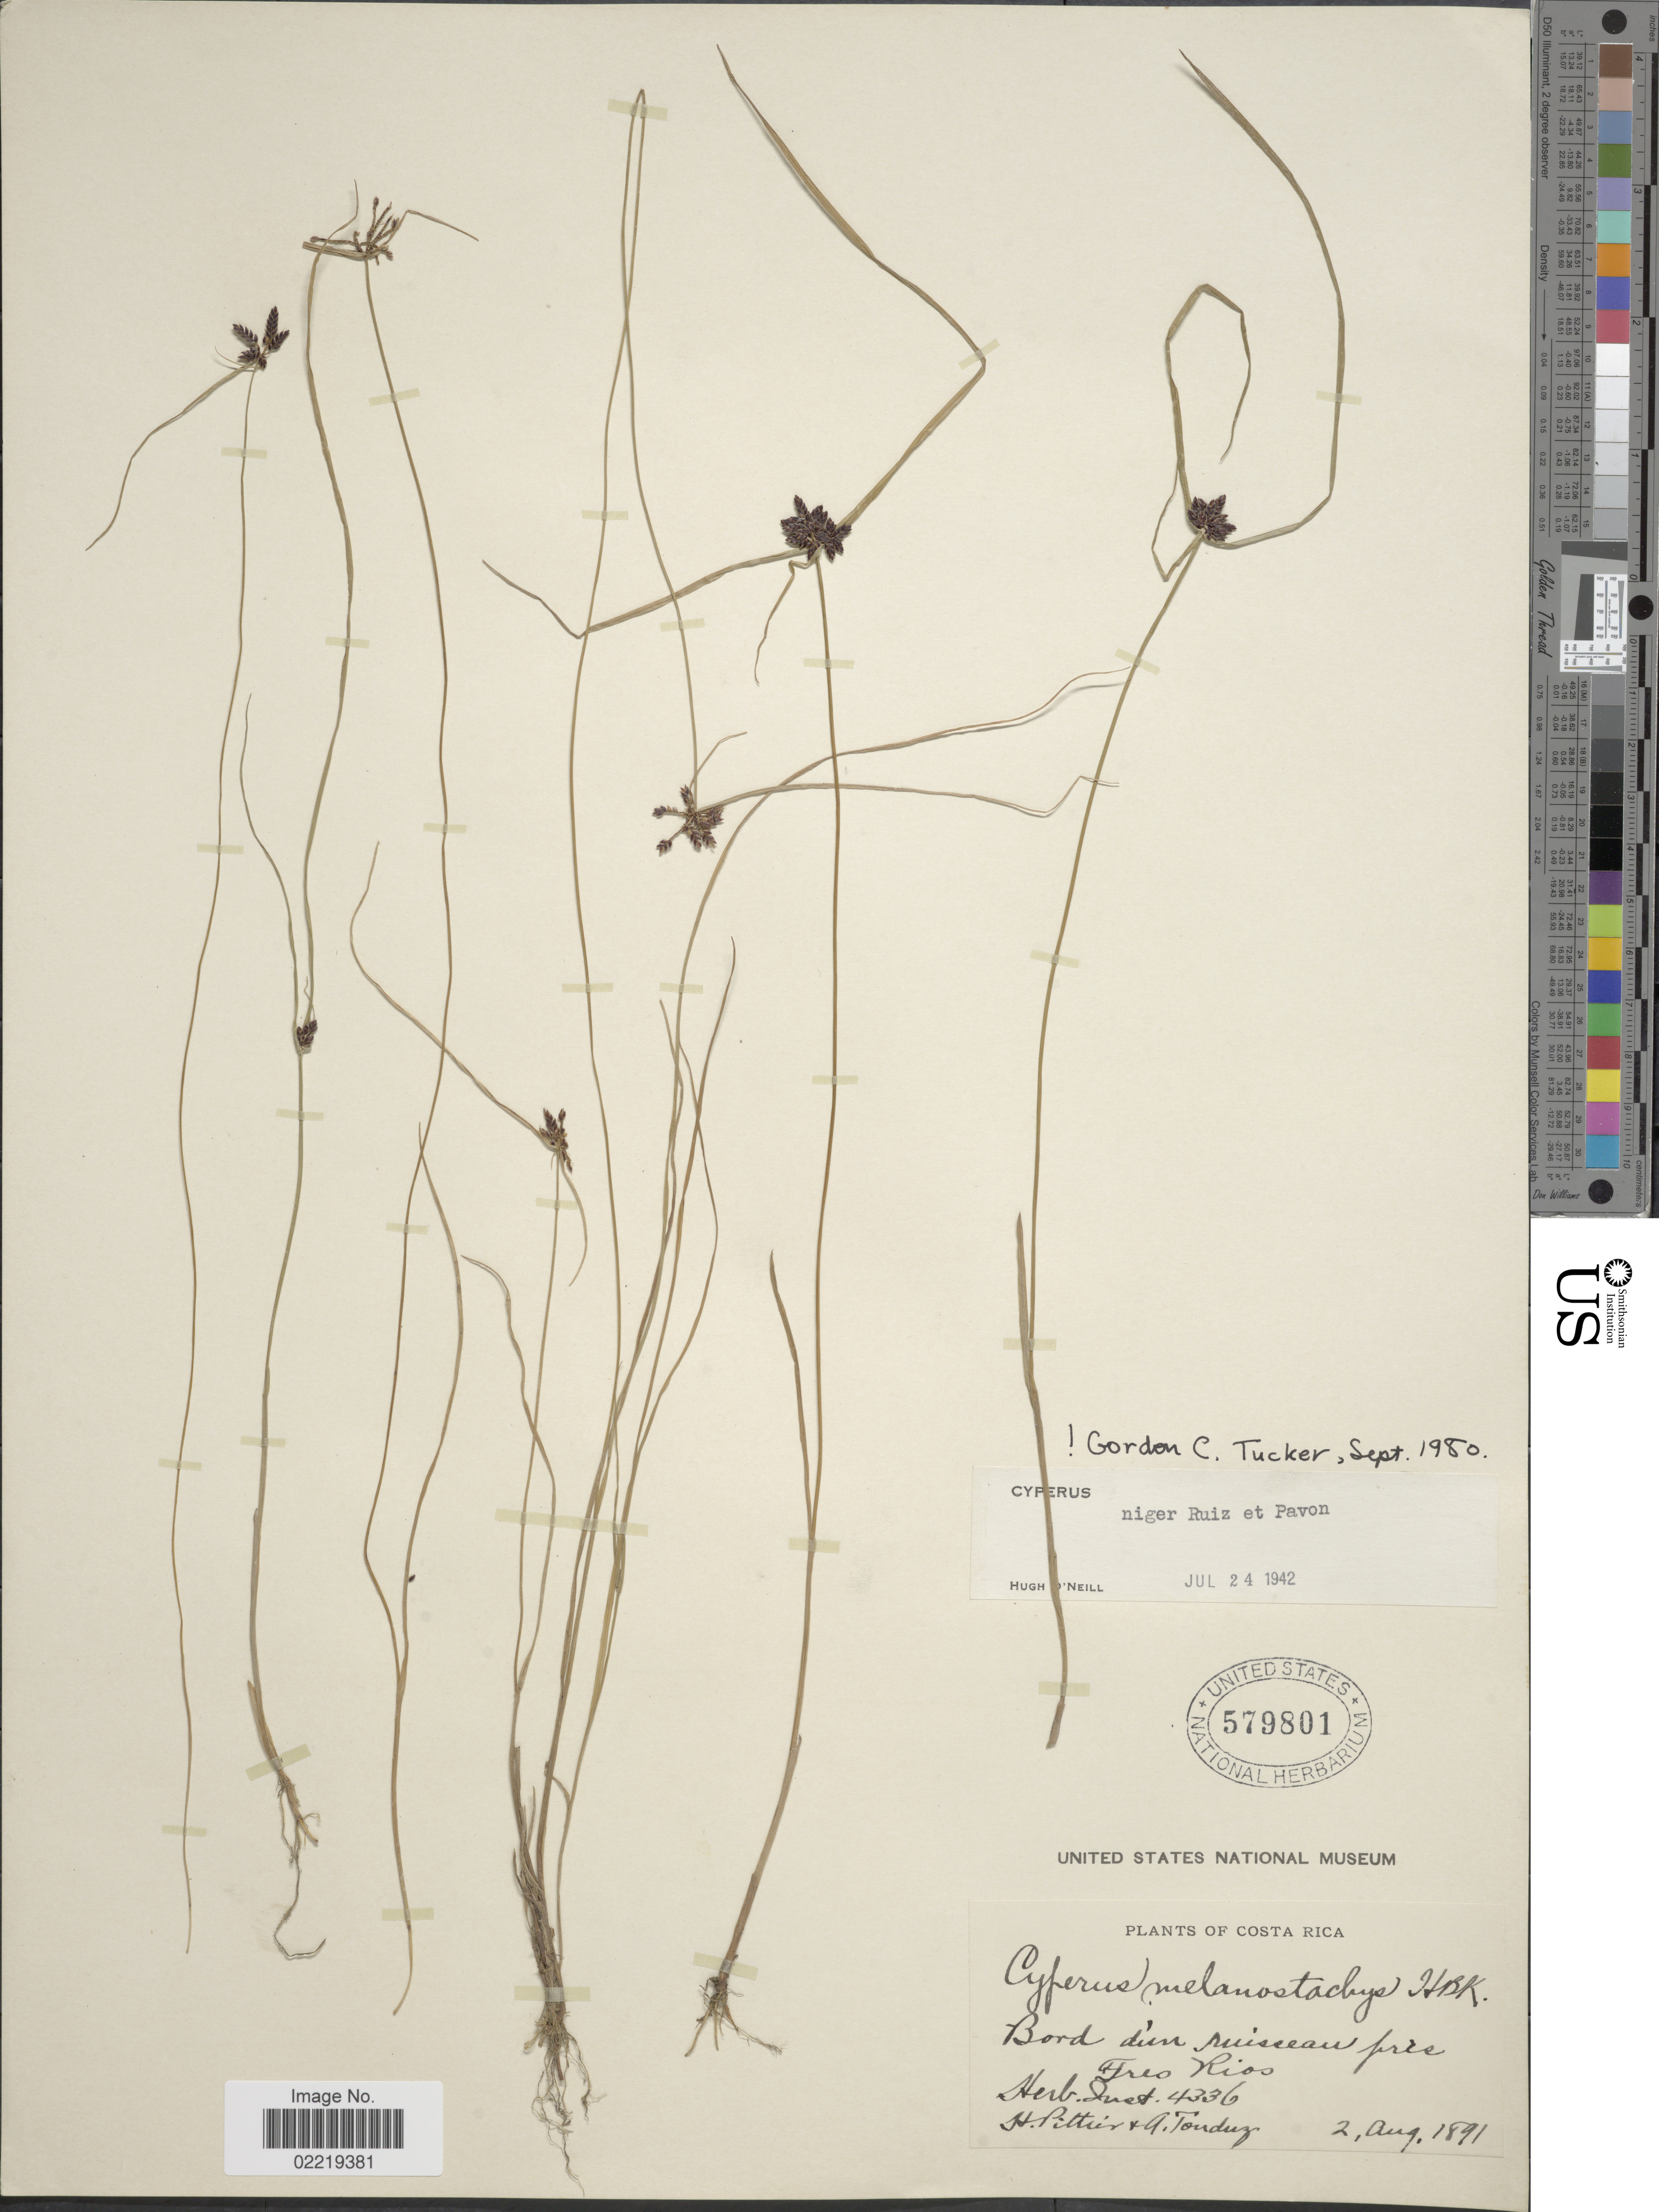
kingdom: Plantae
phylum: Tracheophyta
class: Liliopsida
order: Poales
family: Cyperaceae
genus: Cyperus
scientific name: Cyperus niger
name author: Ruiz & Pav.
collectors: H. F. Pittier & A. Tonduz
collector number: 4336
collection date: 1891-08-02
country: Costa Rica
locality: Bord dun ruisseau pres, Tres Rios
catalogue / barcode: US 579801